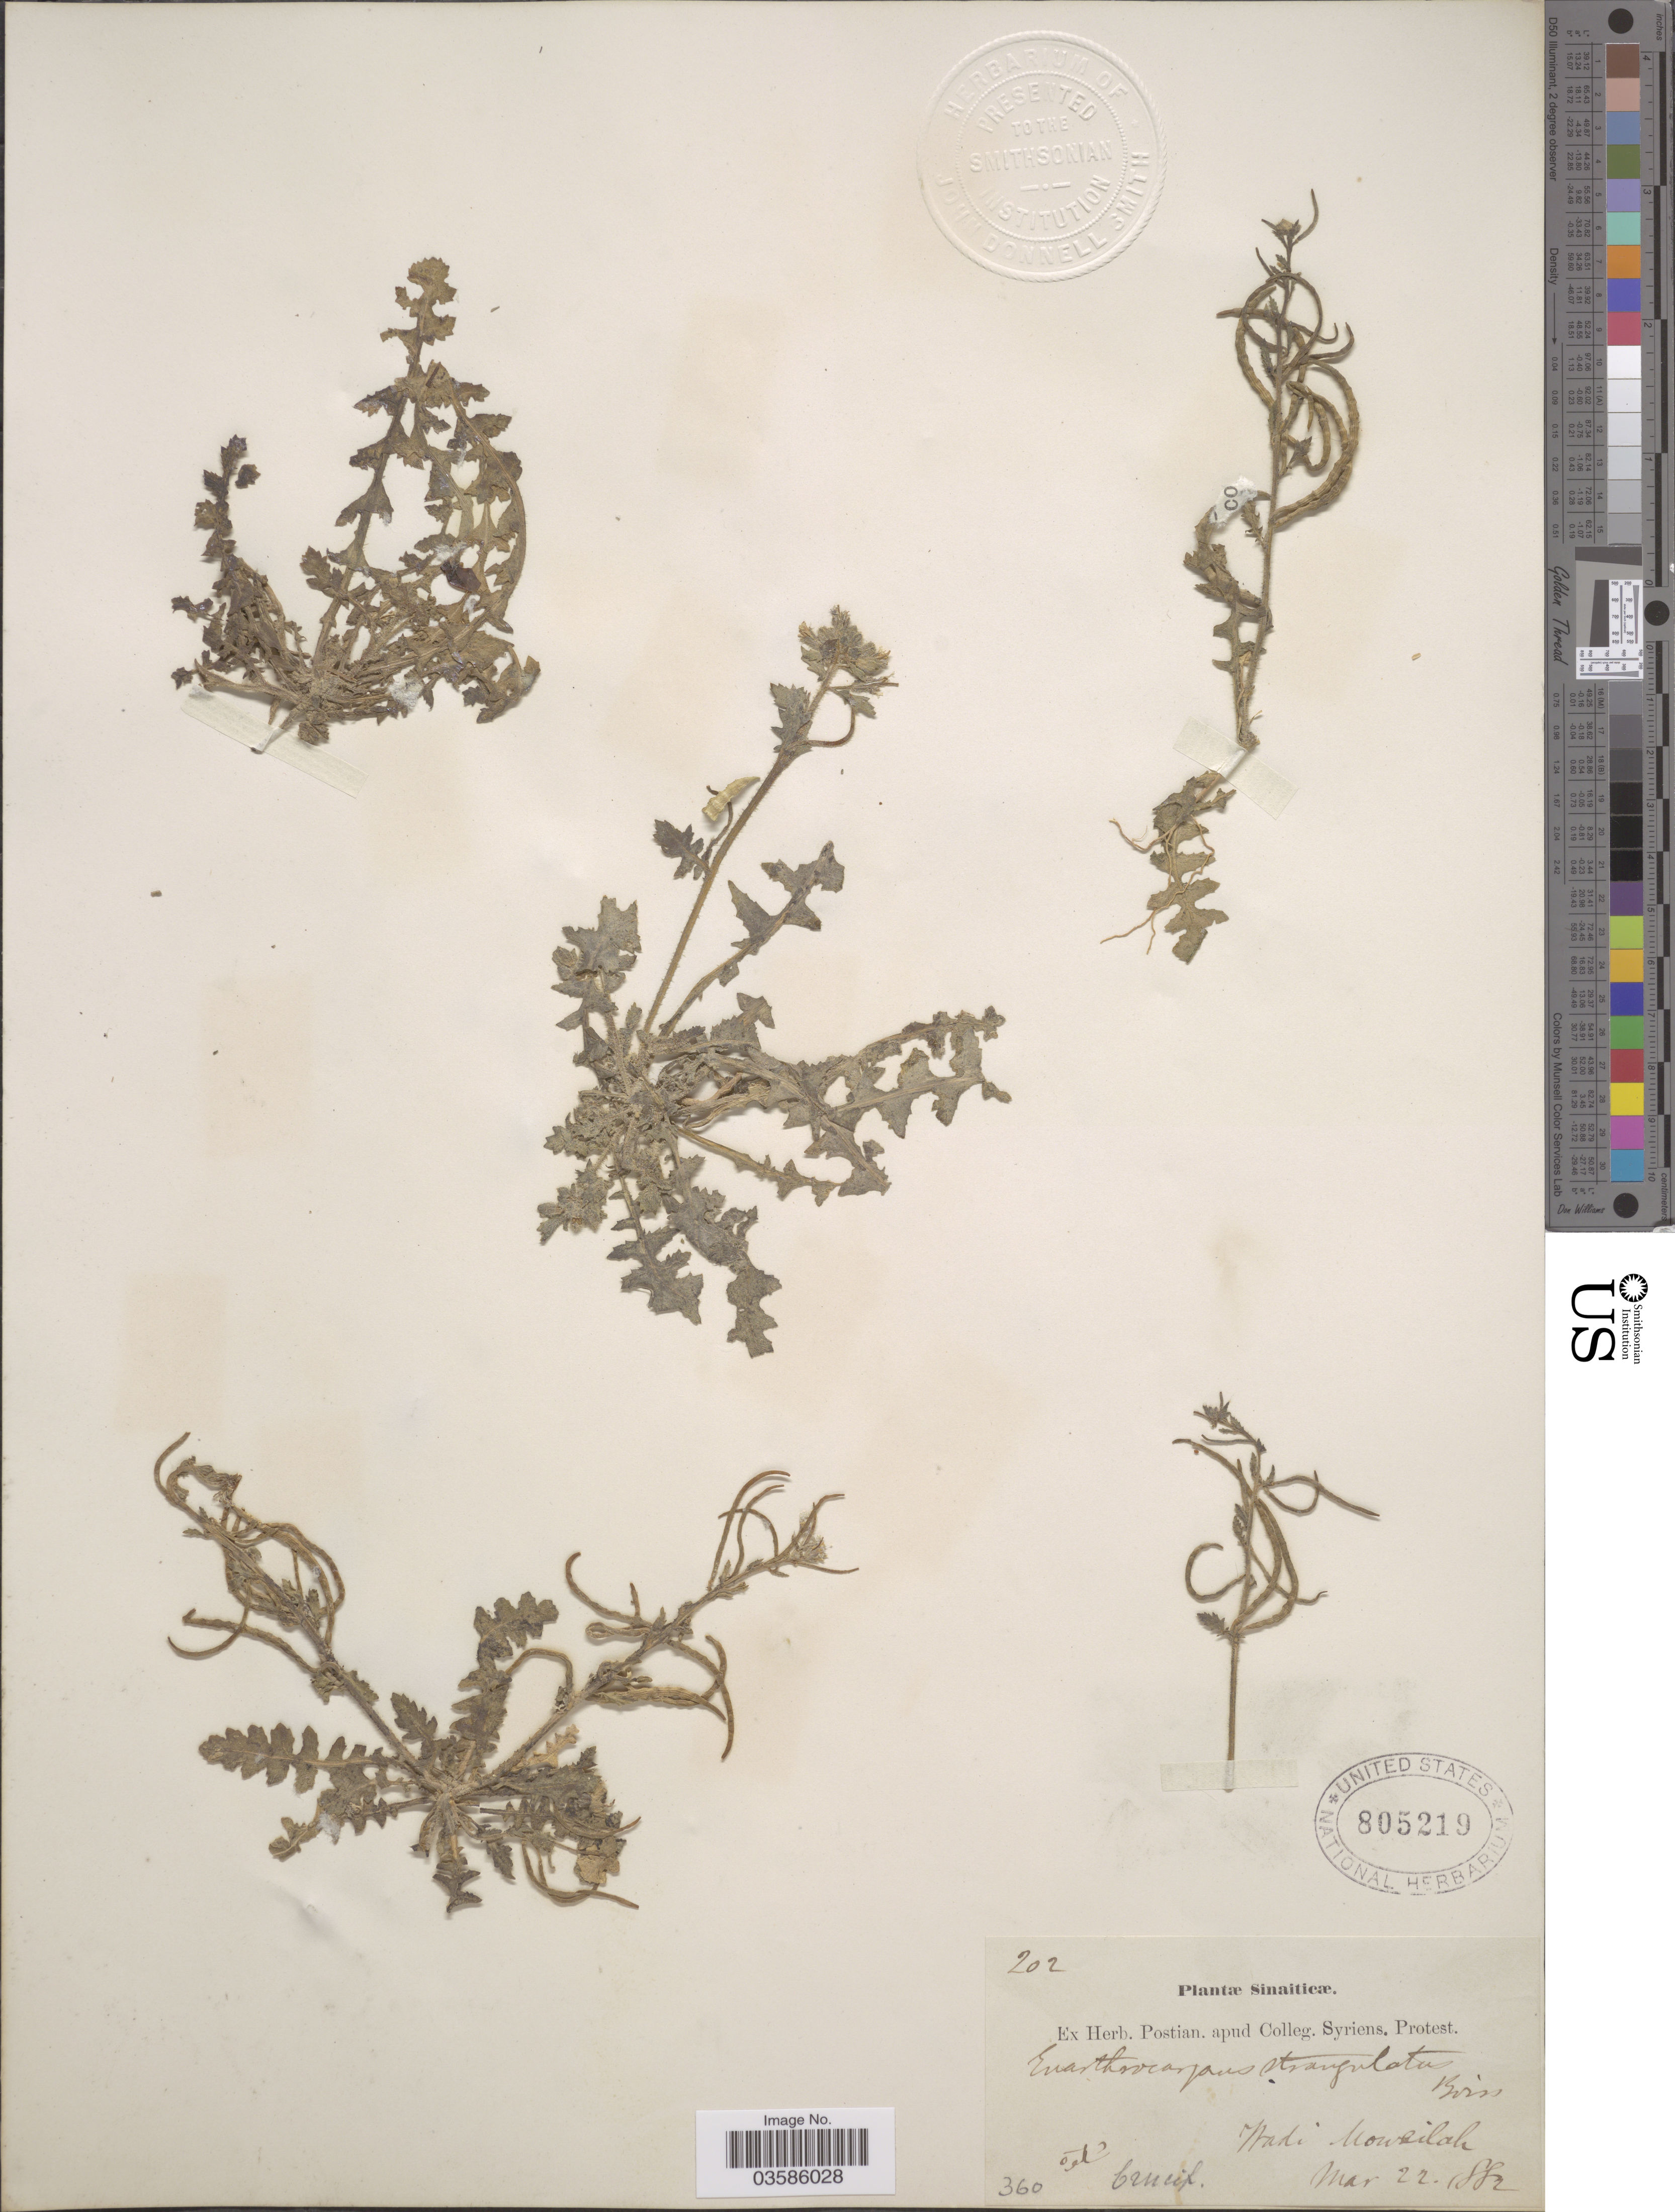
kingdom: Plantae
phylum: Tracheophyta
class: Magnoliopsida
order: Brassicales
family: Brassicaceae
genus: Enarthrocarpus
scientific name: Enarthrocarpus strangulatus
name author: Boiss.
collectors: ex herb. Postian. apud Colleg. Syriens. Protest. USE "Fannie P. A. Shepard" (10308853) AS PRIMARY COLLECTOR INSTEAD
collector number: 202?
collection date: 1882-03-22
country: United Arab Emirates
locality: Sinaiticæ. Wadi Moweilah.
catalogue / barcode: US 805219